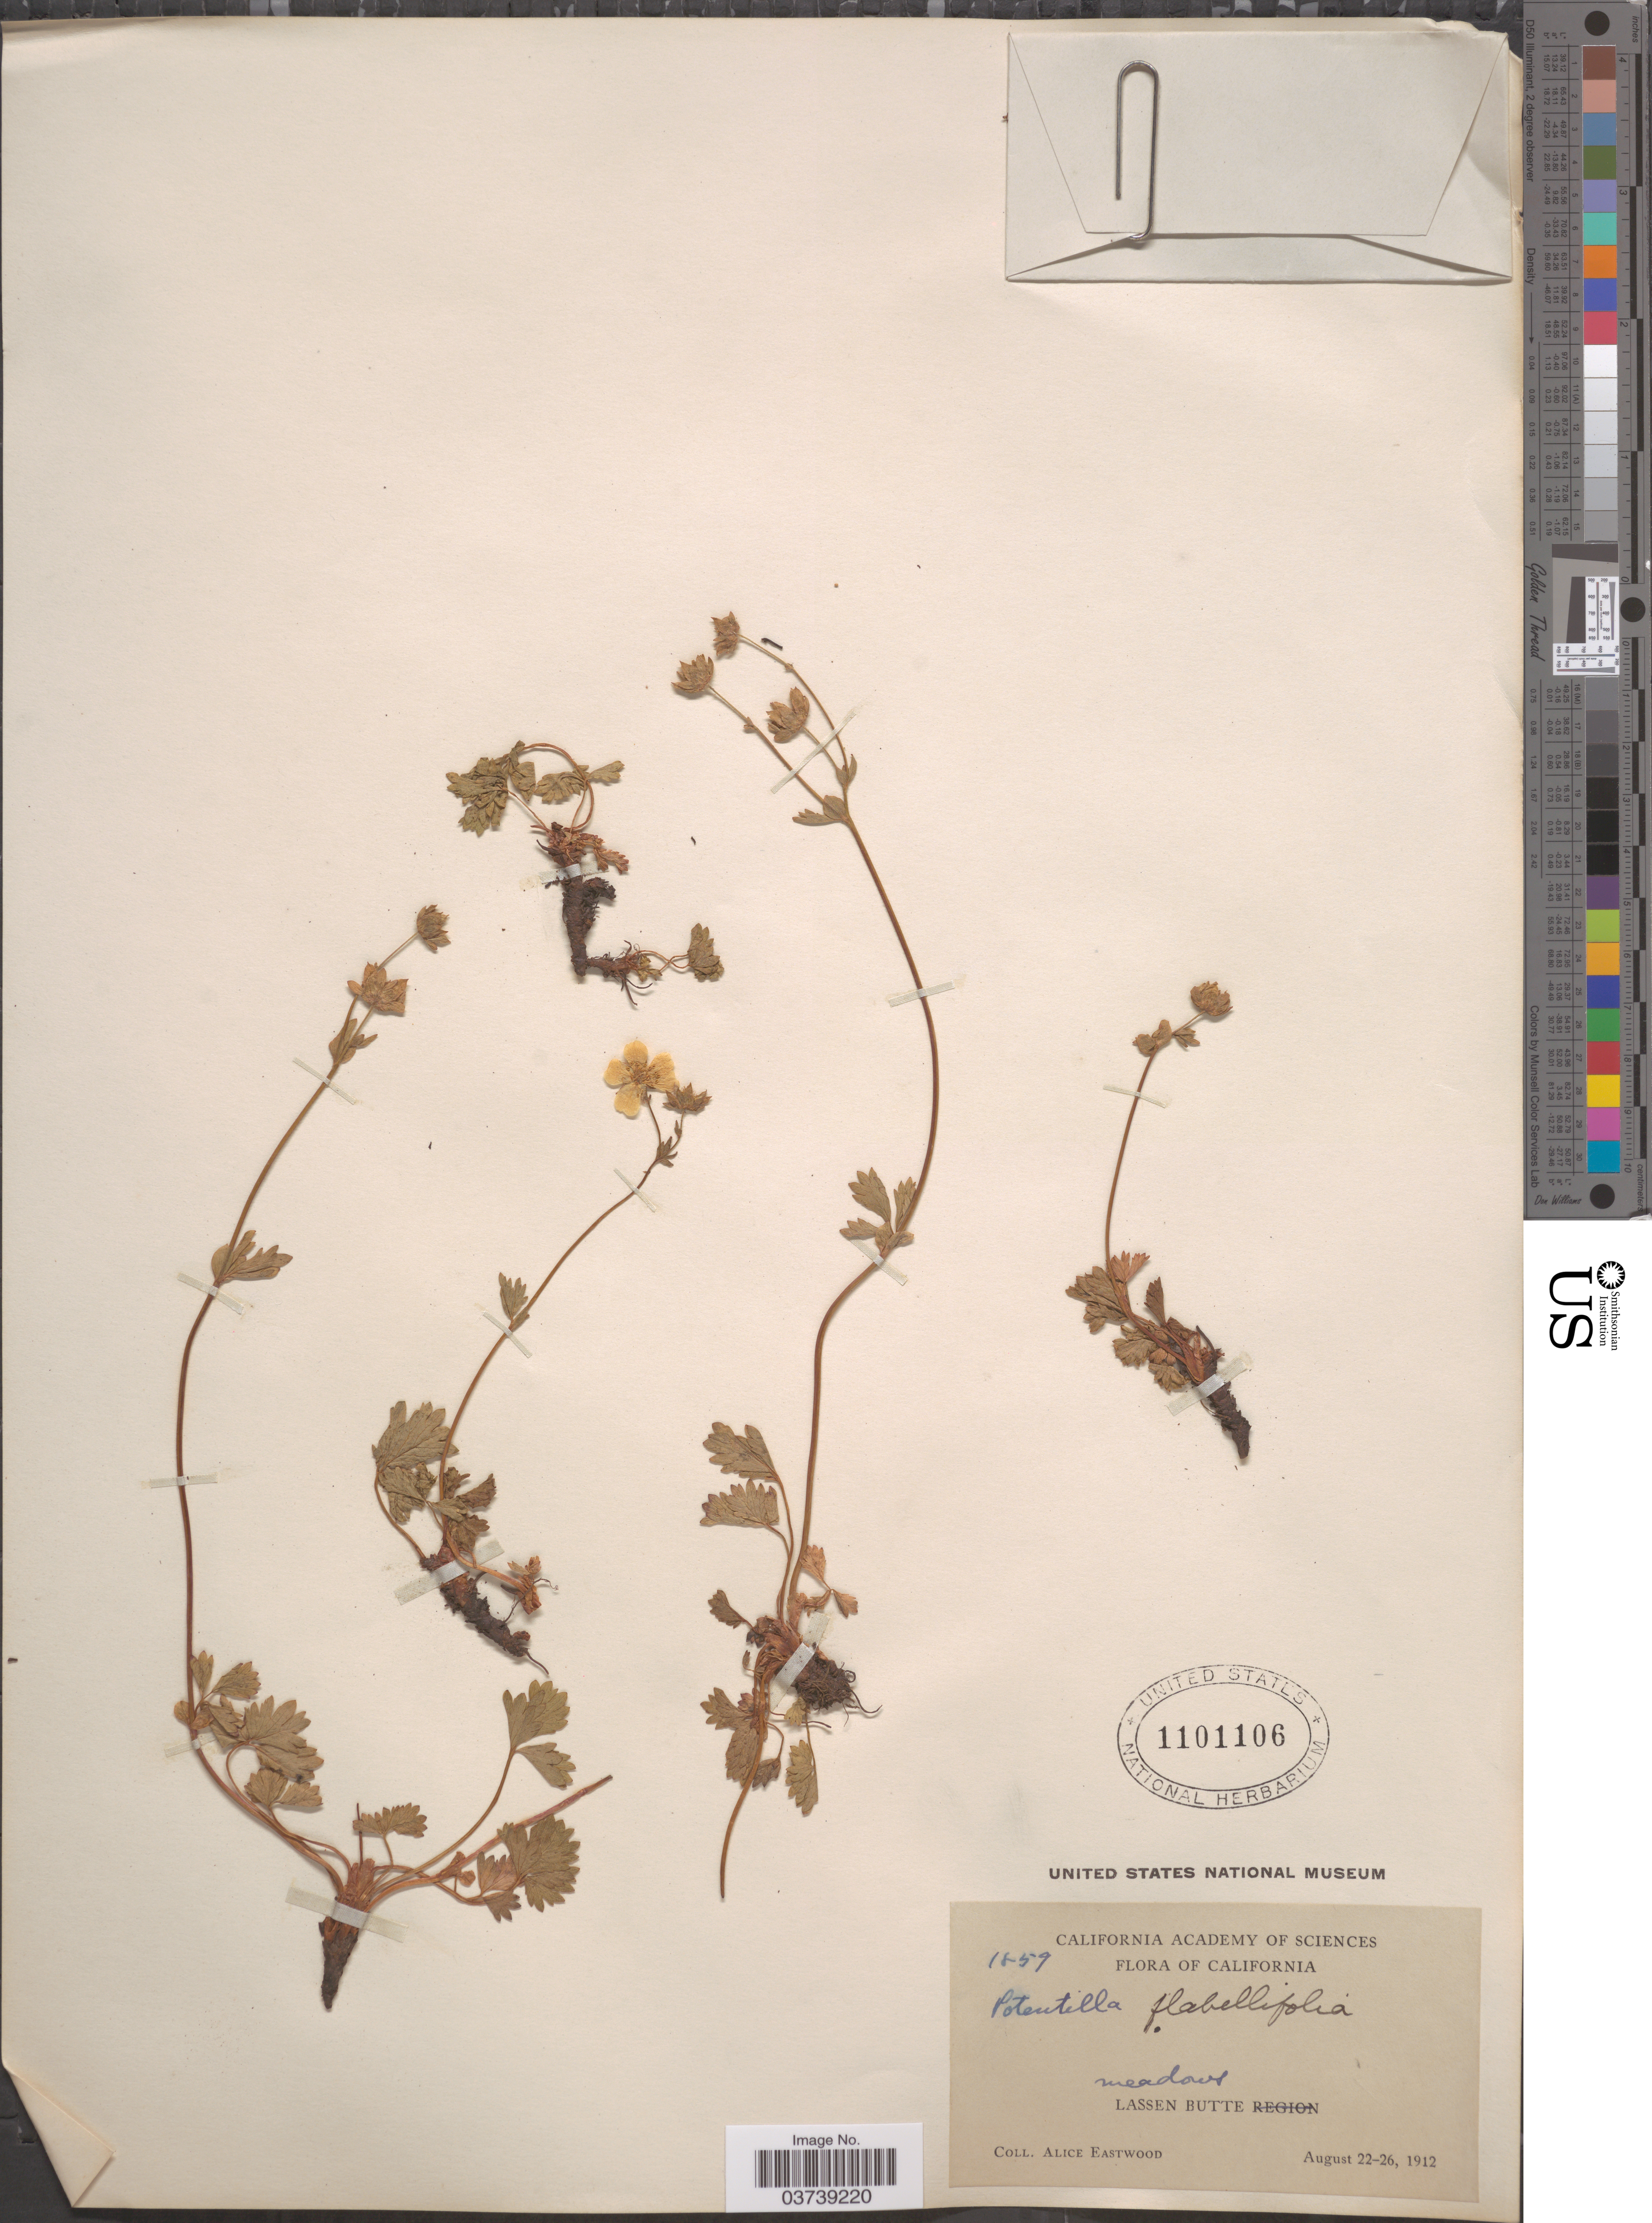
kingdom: Plantae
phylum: Tracheophyta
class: Magnoliopsida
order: Rosales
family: Rosaceae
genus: Potentilla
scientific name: Potentilla flabellifolia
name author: Hook. ex Torr. & A. Gray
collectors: A. Eastwood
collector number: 1859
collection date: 1912-08-22/1912-08-26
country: United States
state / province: California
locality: Meadow. Lassen Butte.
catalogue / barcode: US 1101106